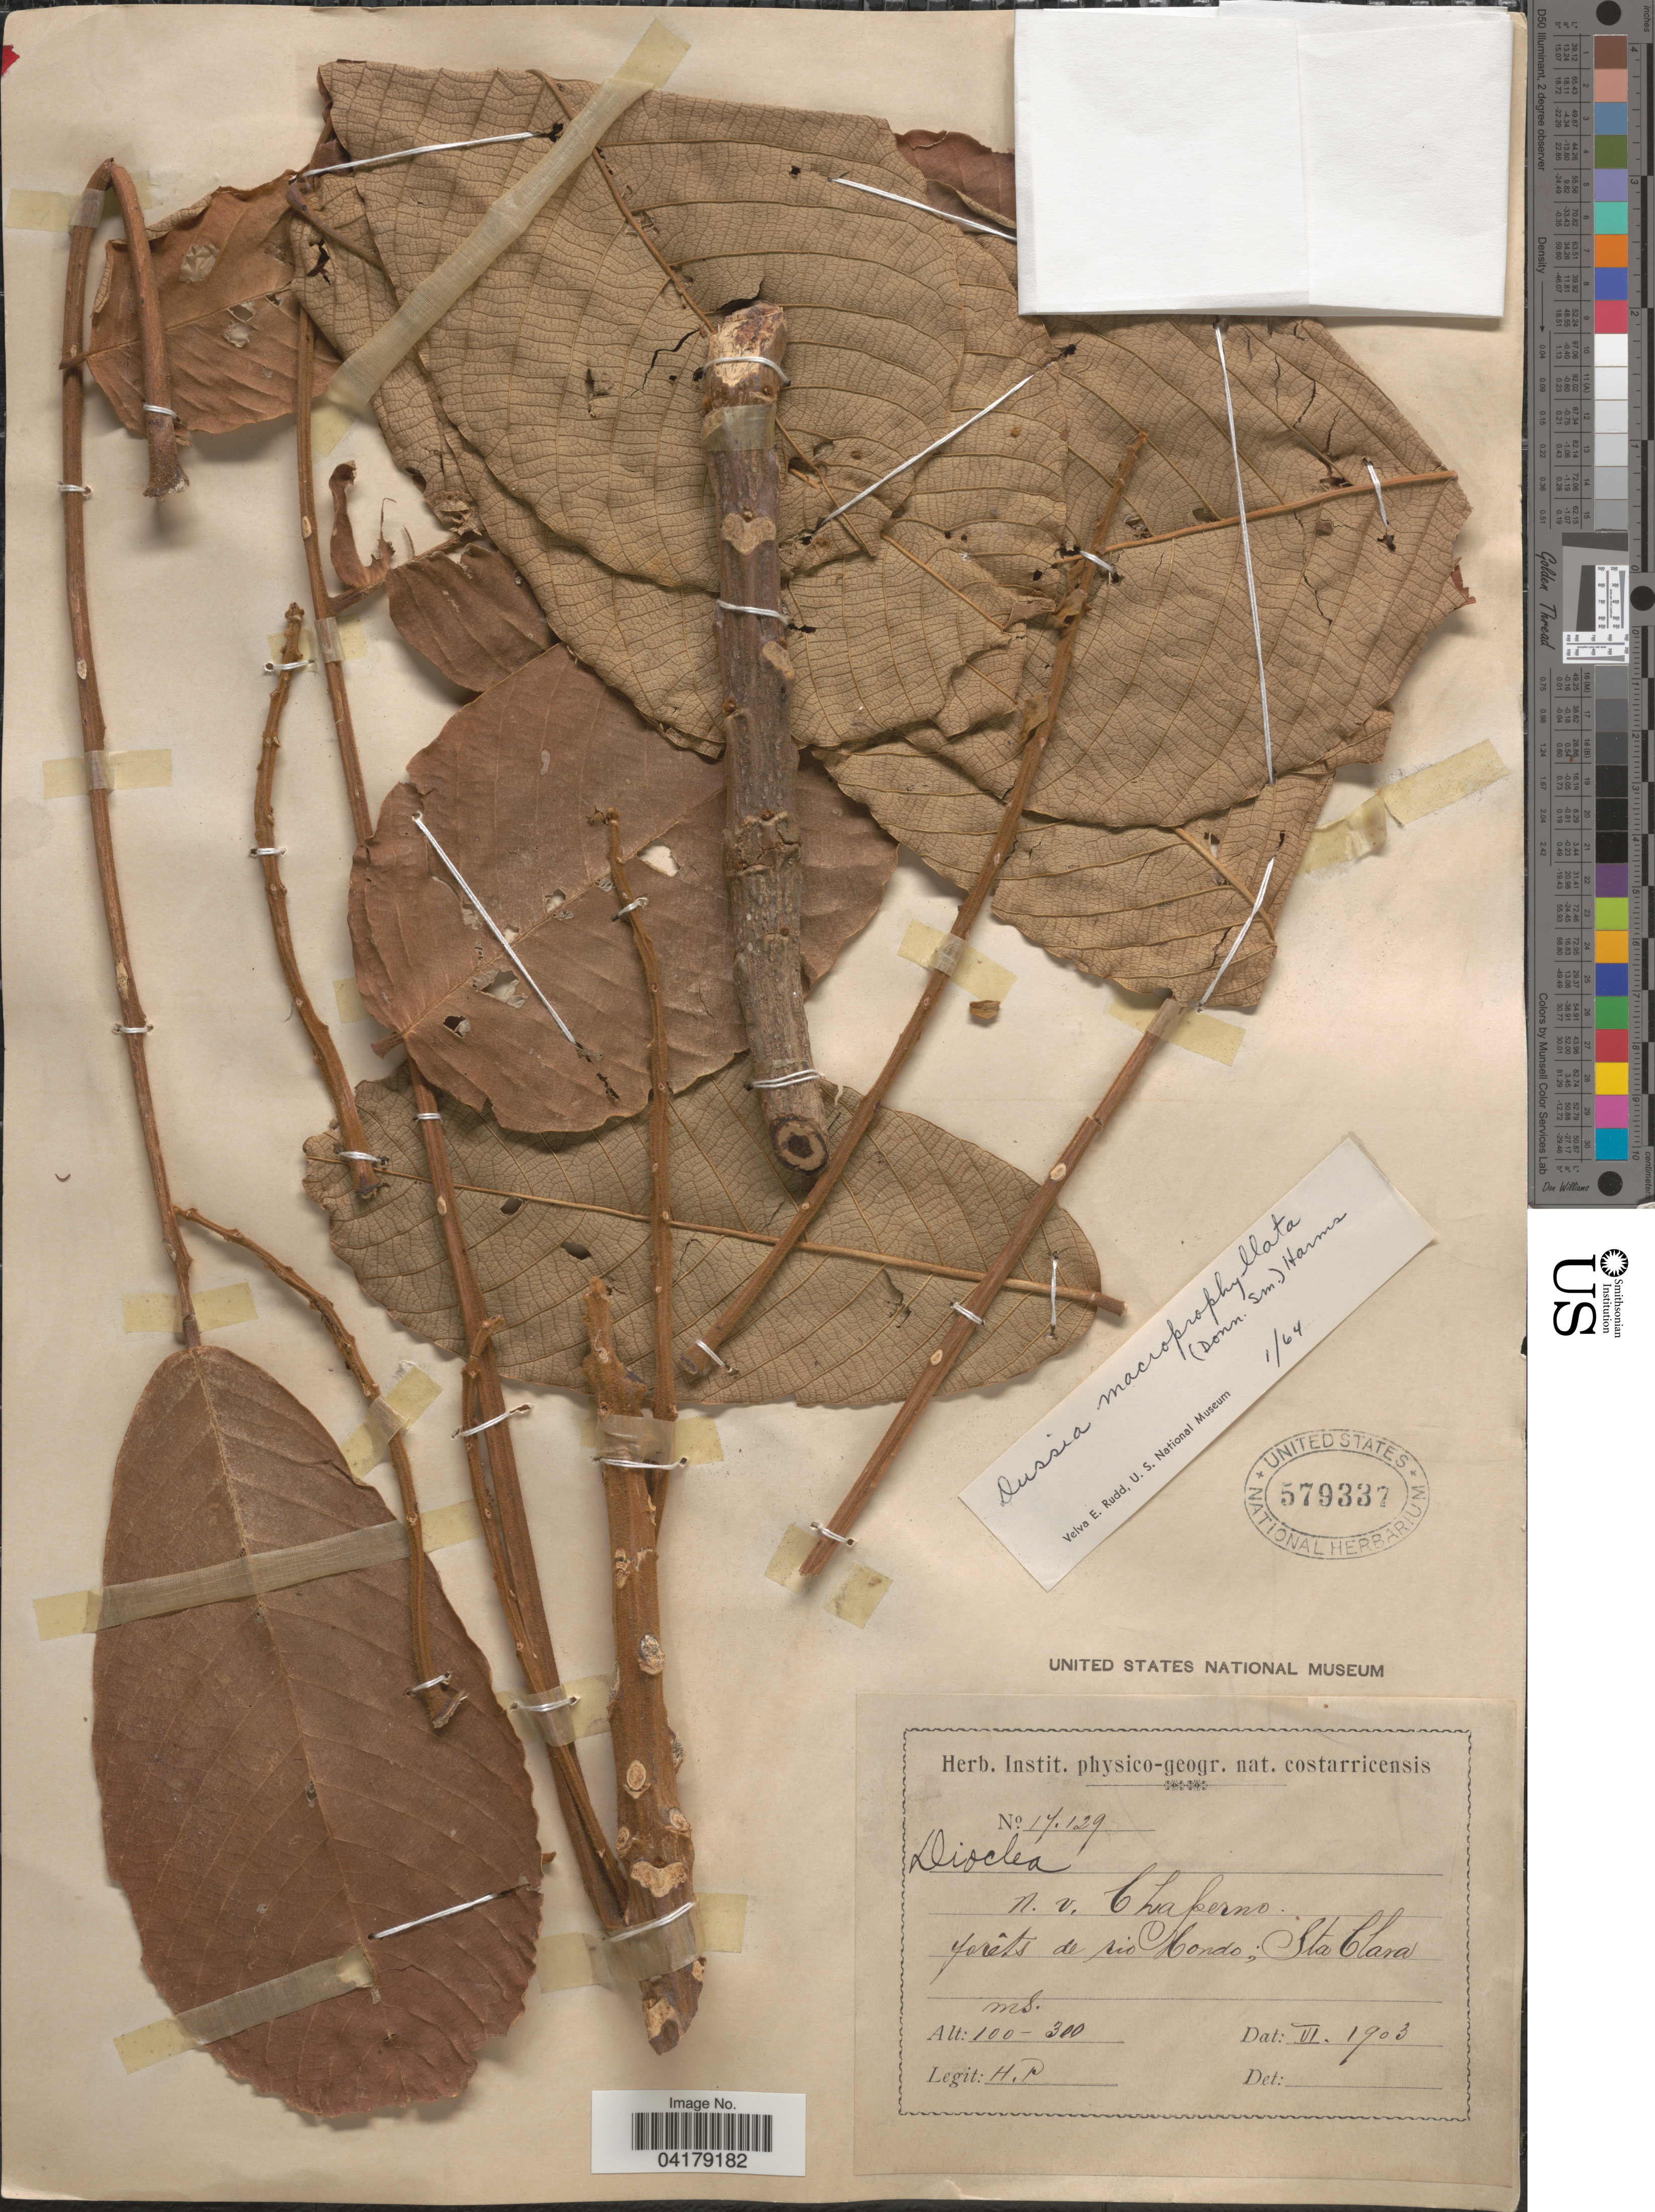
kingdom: Plantae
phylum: Tracheophyta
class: Magnoliopsida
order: Fabales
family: Fabaceae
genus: Dussia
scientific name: Dussia macroprophyllata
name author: (Donn. Sm.) Harms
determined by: Rudd, V. E.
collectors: H. P.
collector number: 17129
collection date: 1903-06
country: Costa Rica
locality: Forêts de rio Hondo; Sta Clara.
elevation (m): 100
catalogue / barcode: US 579337